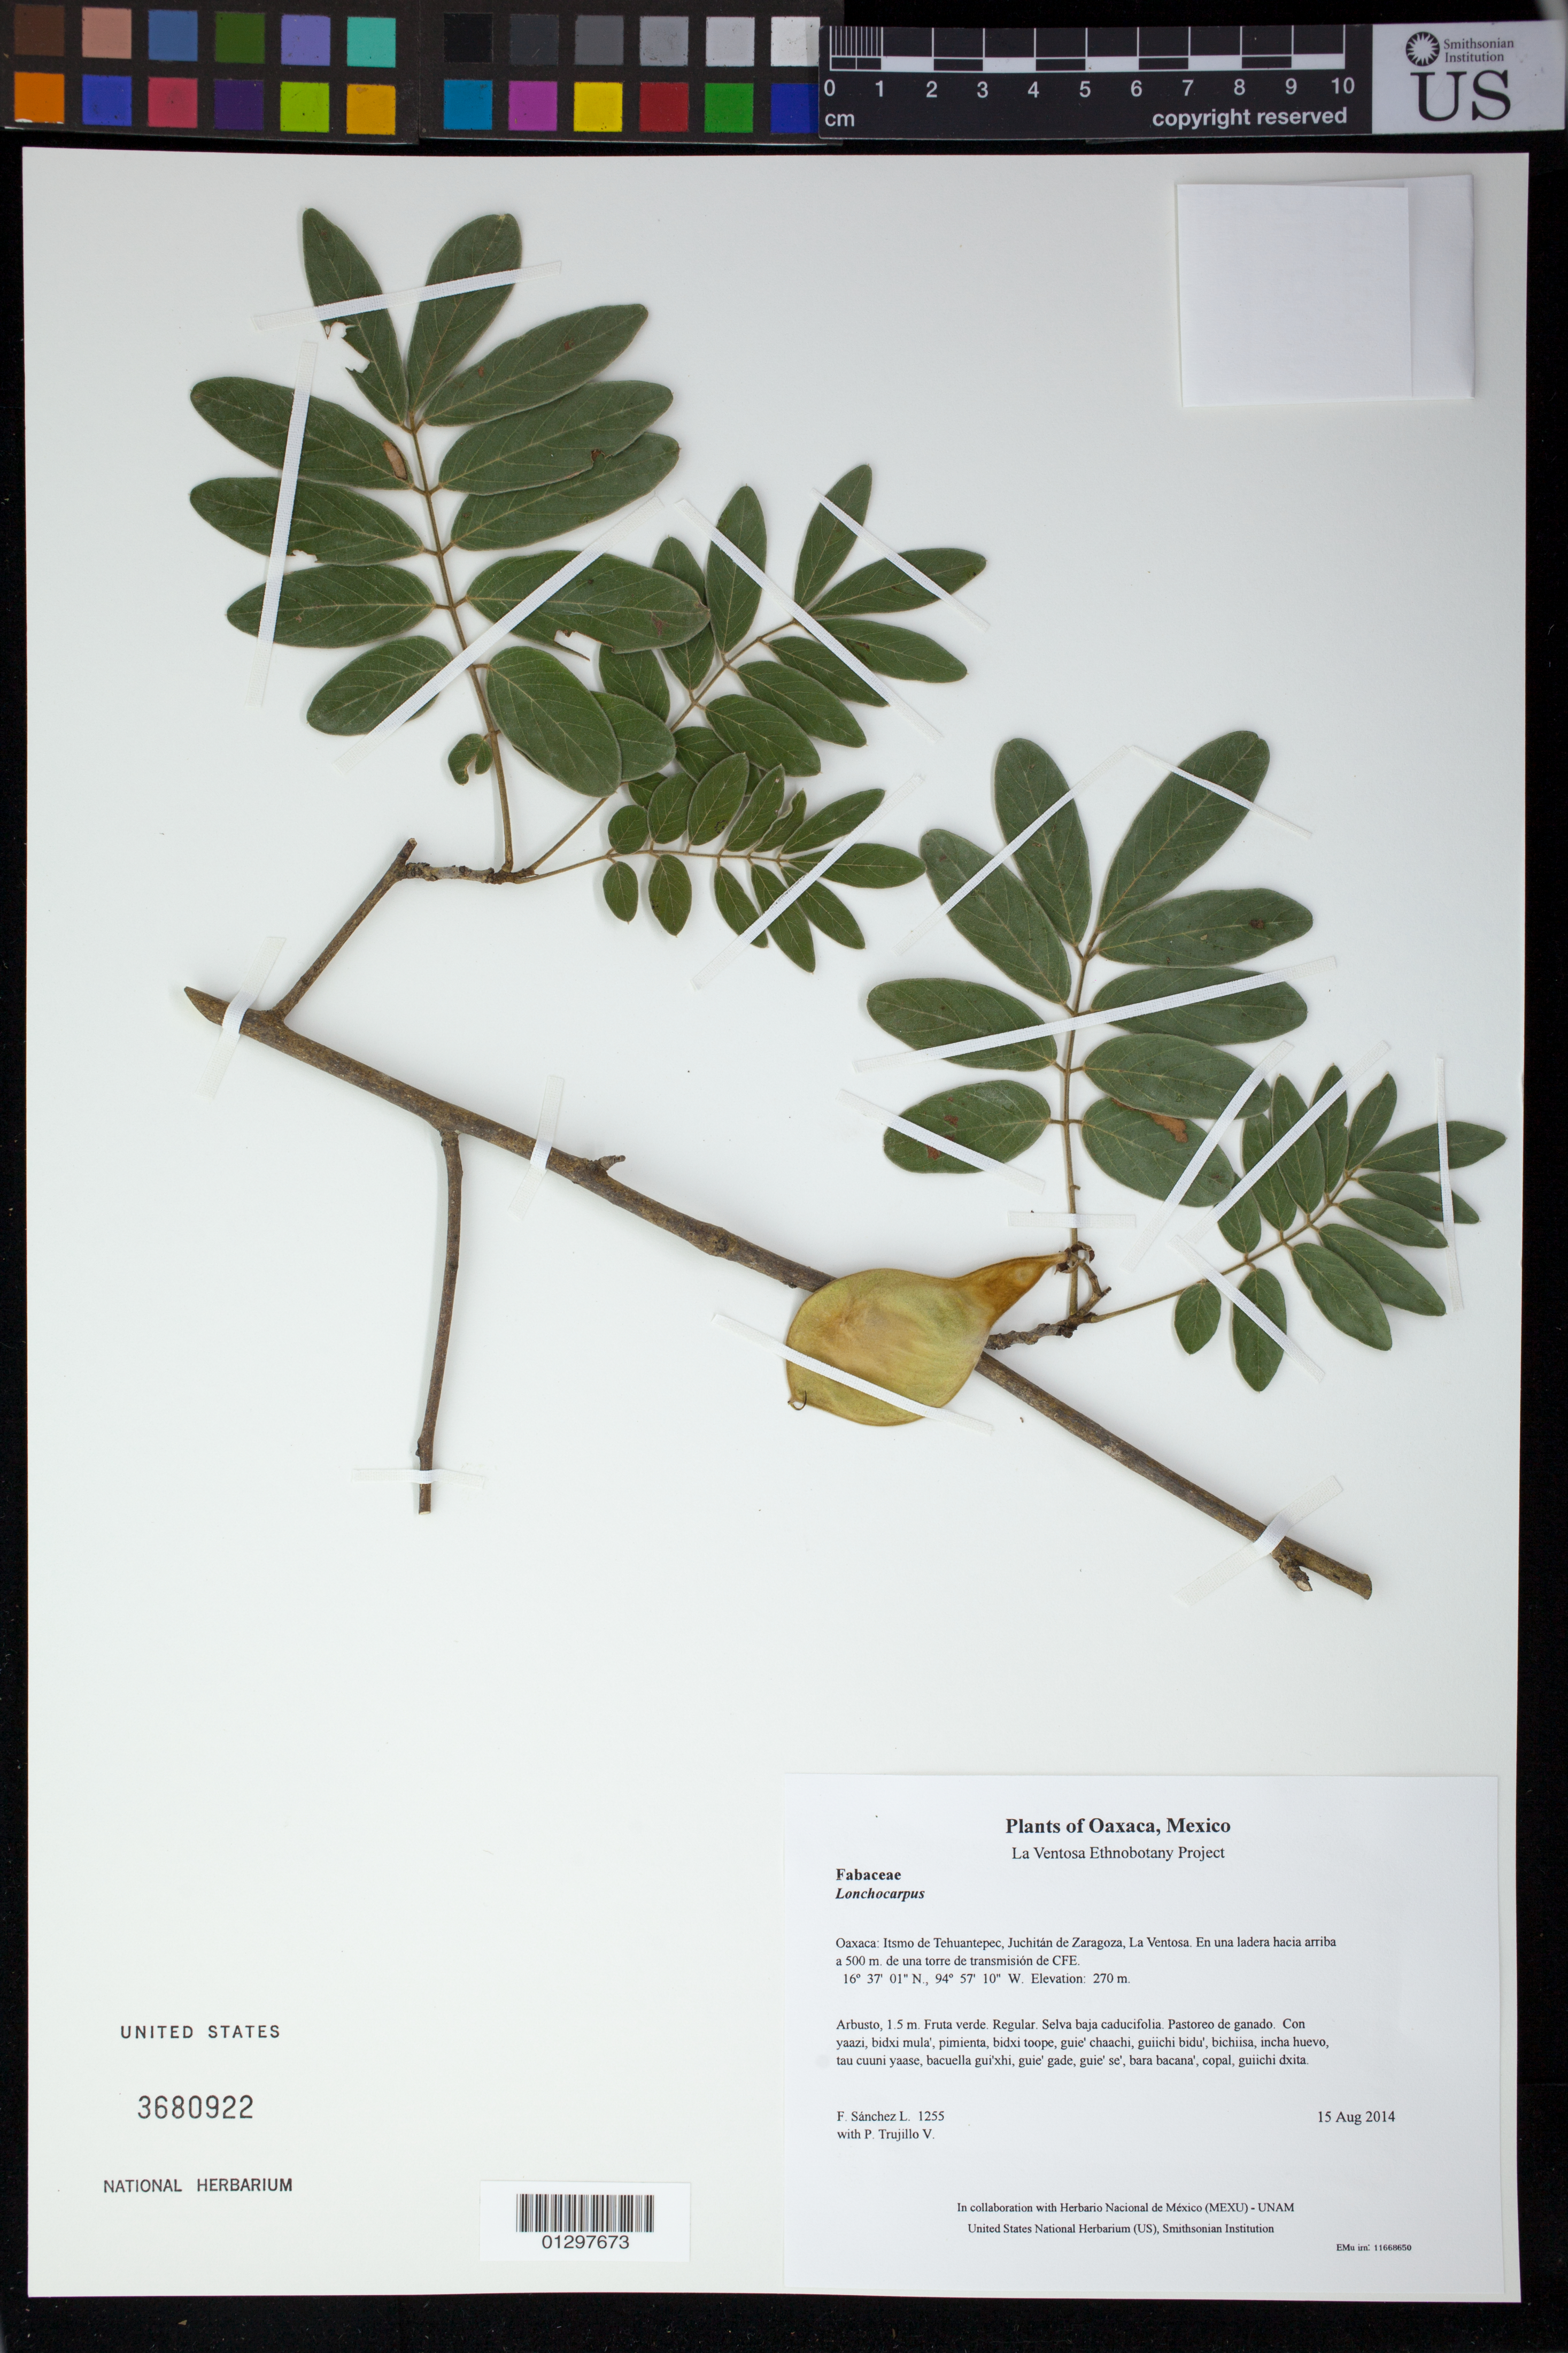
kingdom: Plantae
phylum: Tracheophyta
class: Magnoliopsida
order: Fabales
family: Fabaceae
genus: Lonchocarpus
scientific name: Lonchocarpus sp.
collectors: F. Sánchez L. & P. Trujillo V.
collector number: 1255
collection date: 2014-08-15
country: Mexico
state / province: Oaxaca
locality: Itsmo de Tehuantepec, Juchitán de Zaragoza, La Ventosa. En una ladera hacia arriba a 500 m. de una torre de transmisión de CFE.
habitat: Selva baja caducifolia. Pastoreo de ganado.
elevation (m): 270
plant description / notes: JEBOT, MEXU, SERO, US; Yaga bandaga. 1.5 m. Cuaananaxhi naga'. Nuu.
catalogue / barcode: US 3680922